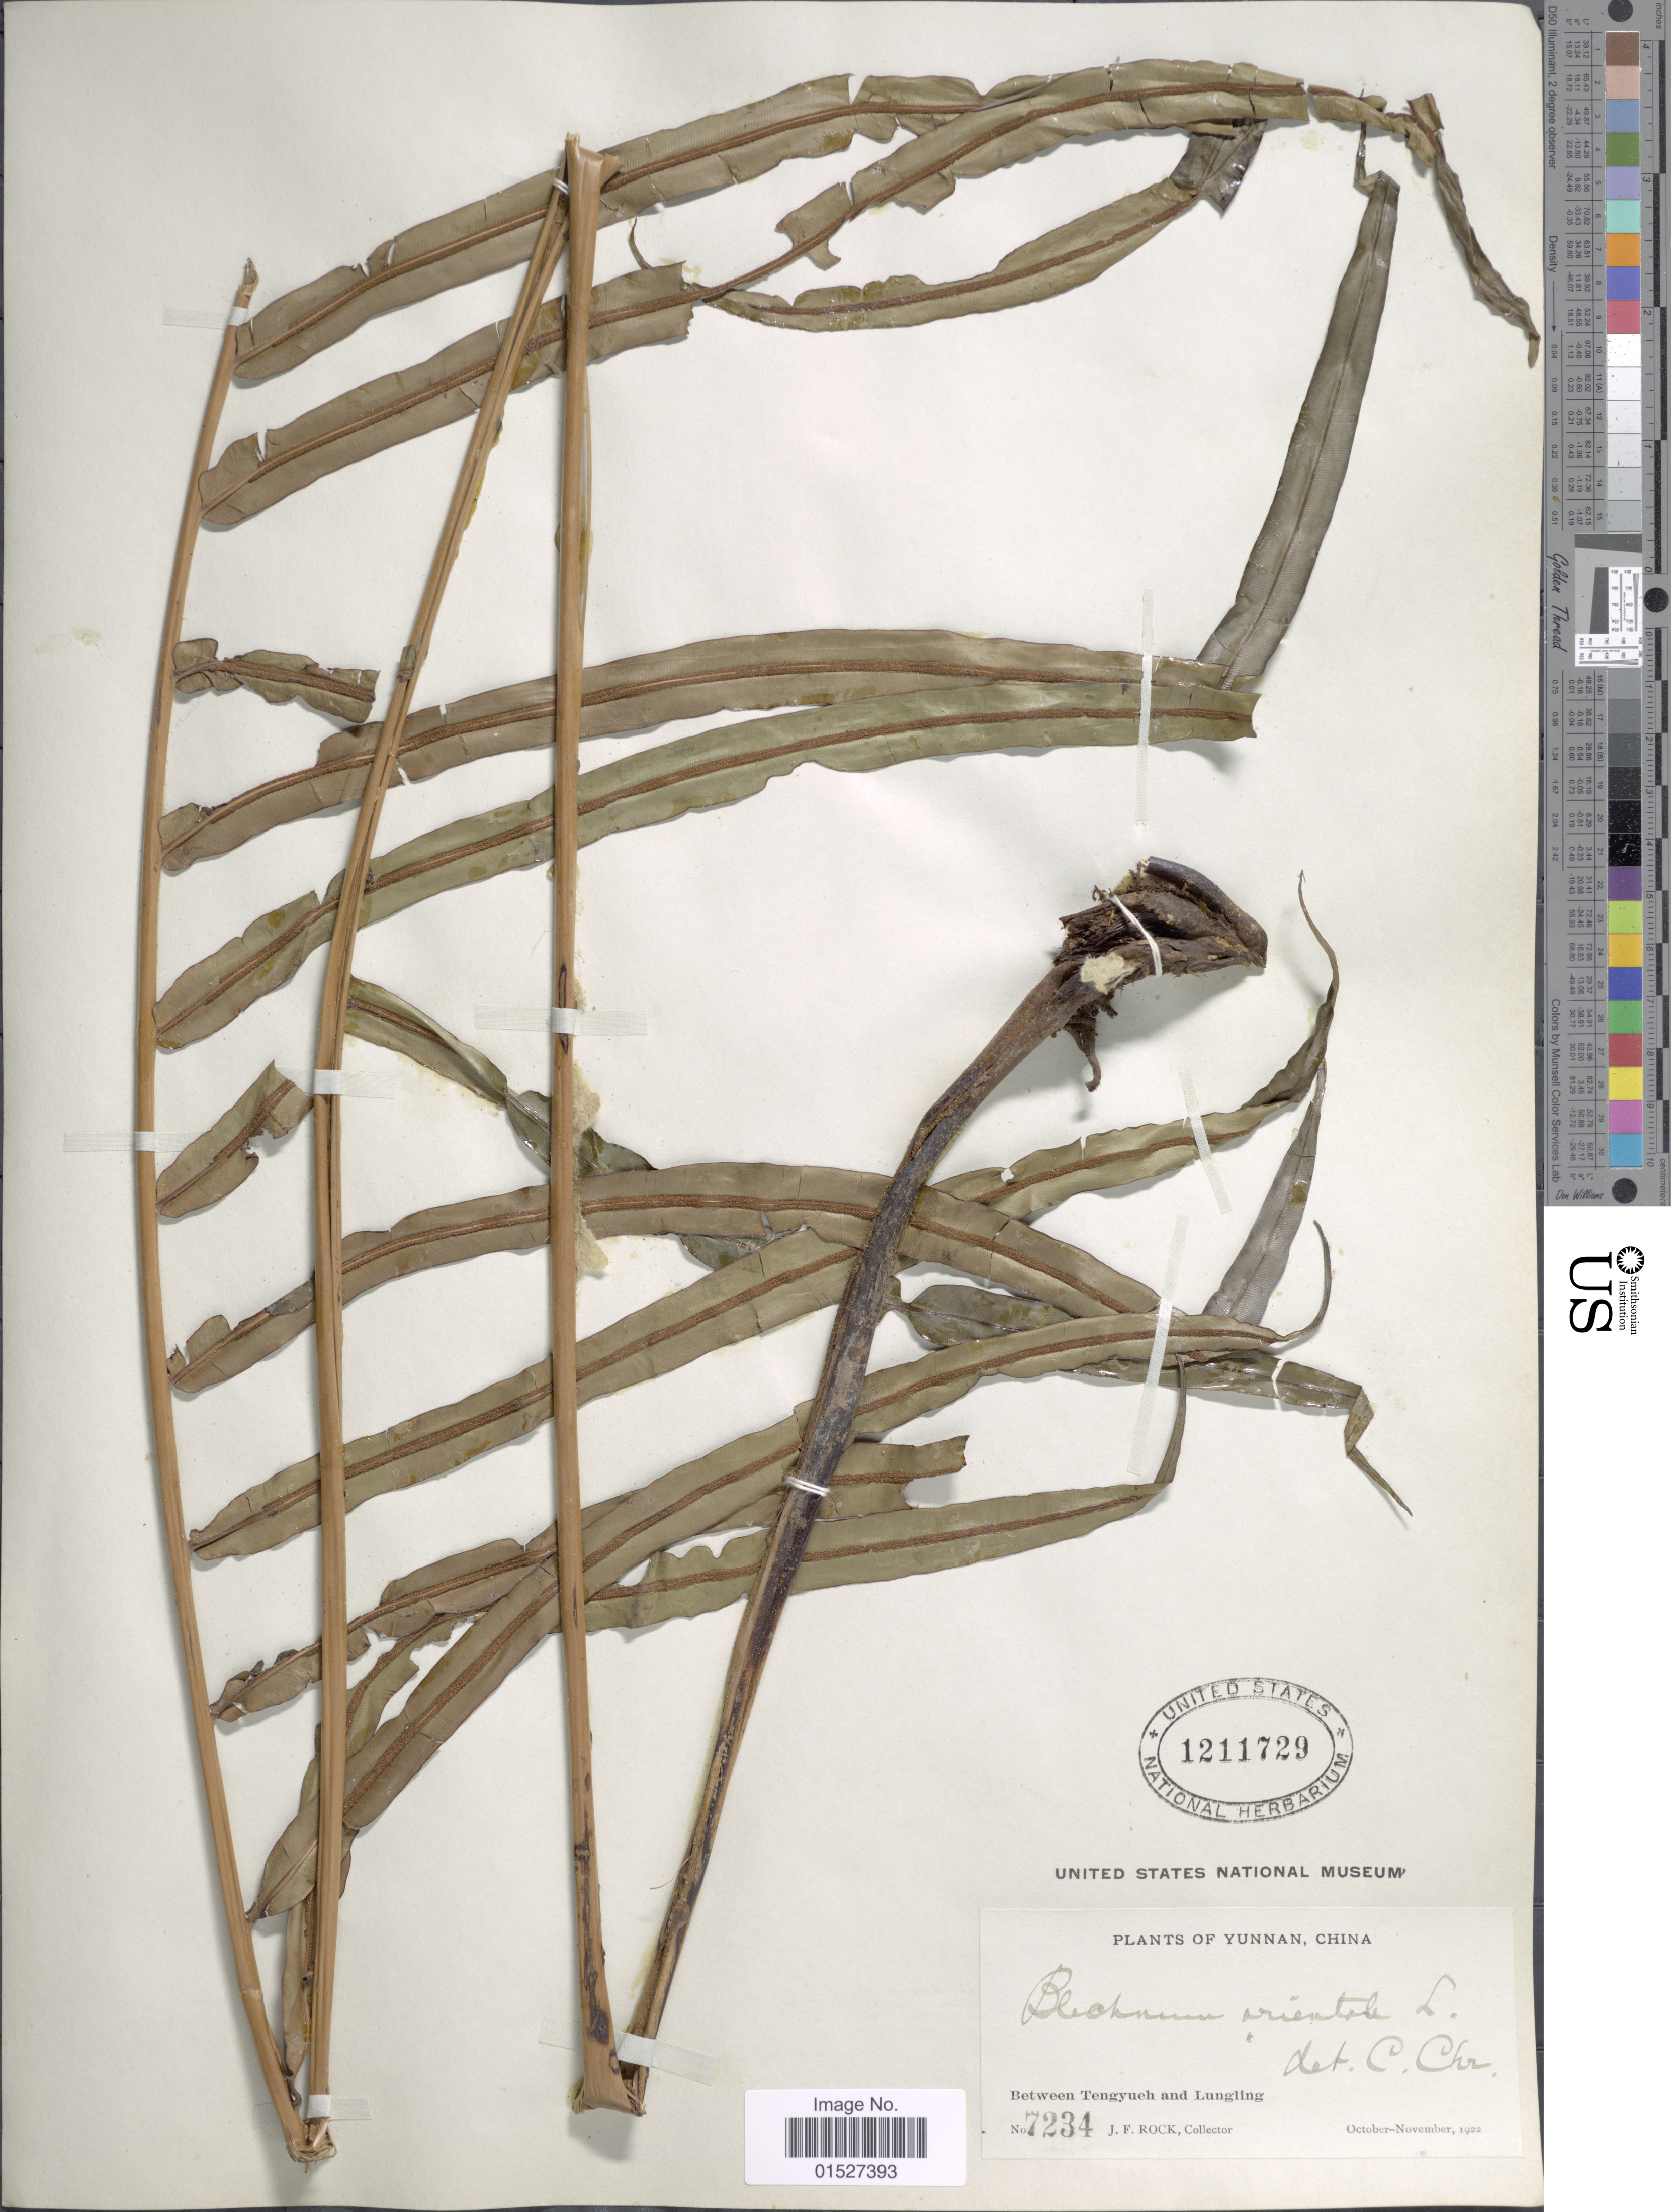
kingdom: Plantae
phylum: Tracheophyta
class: Polypodiopsida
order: Polypodiales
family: Blechnaceae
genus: Blechnum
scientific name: Blechnum orientale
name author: L.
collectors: J. Rock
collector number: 7234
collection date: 1922-10/1922-11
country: China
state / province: Yunnan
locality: Between Tengyueh and Lungling.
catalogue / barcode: US 1211729